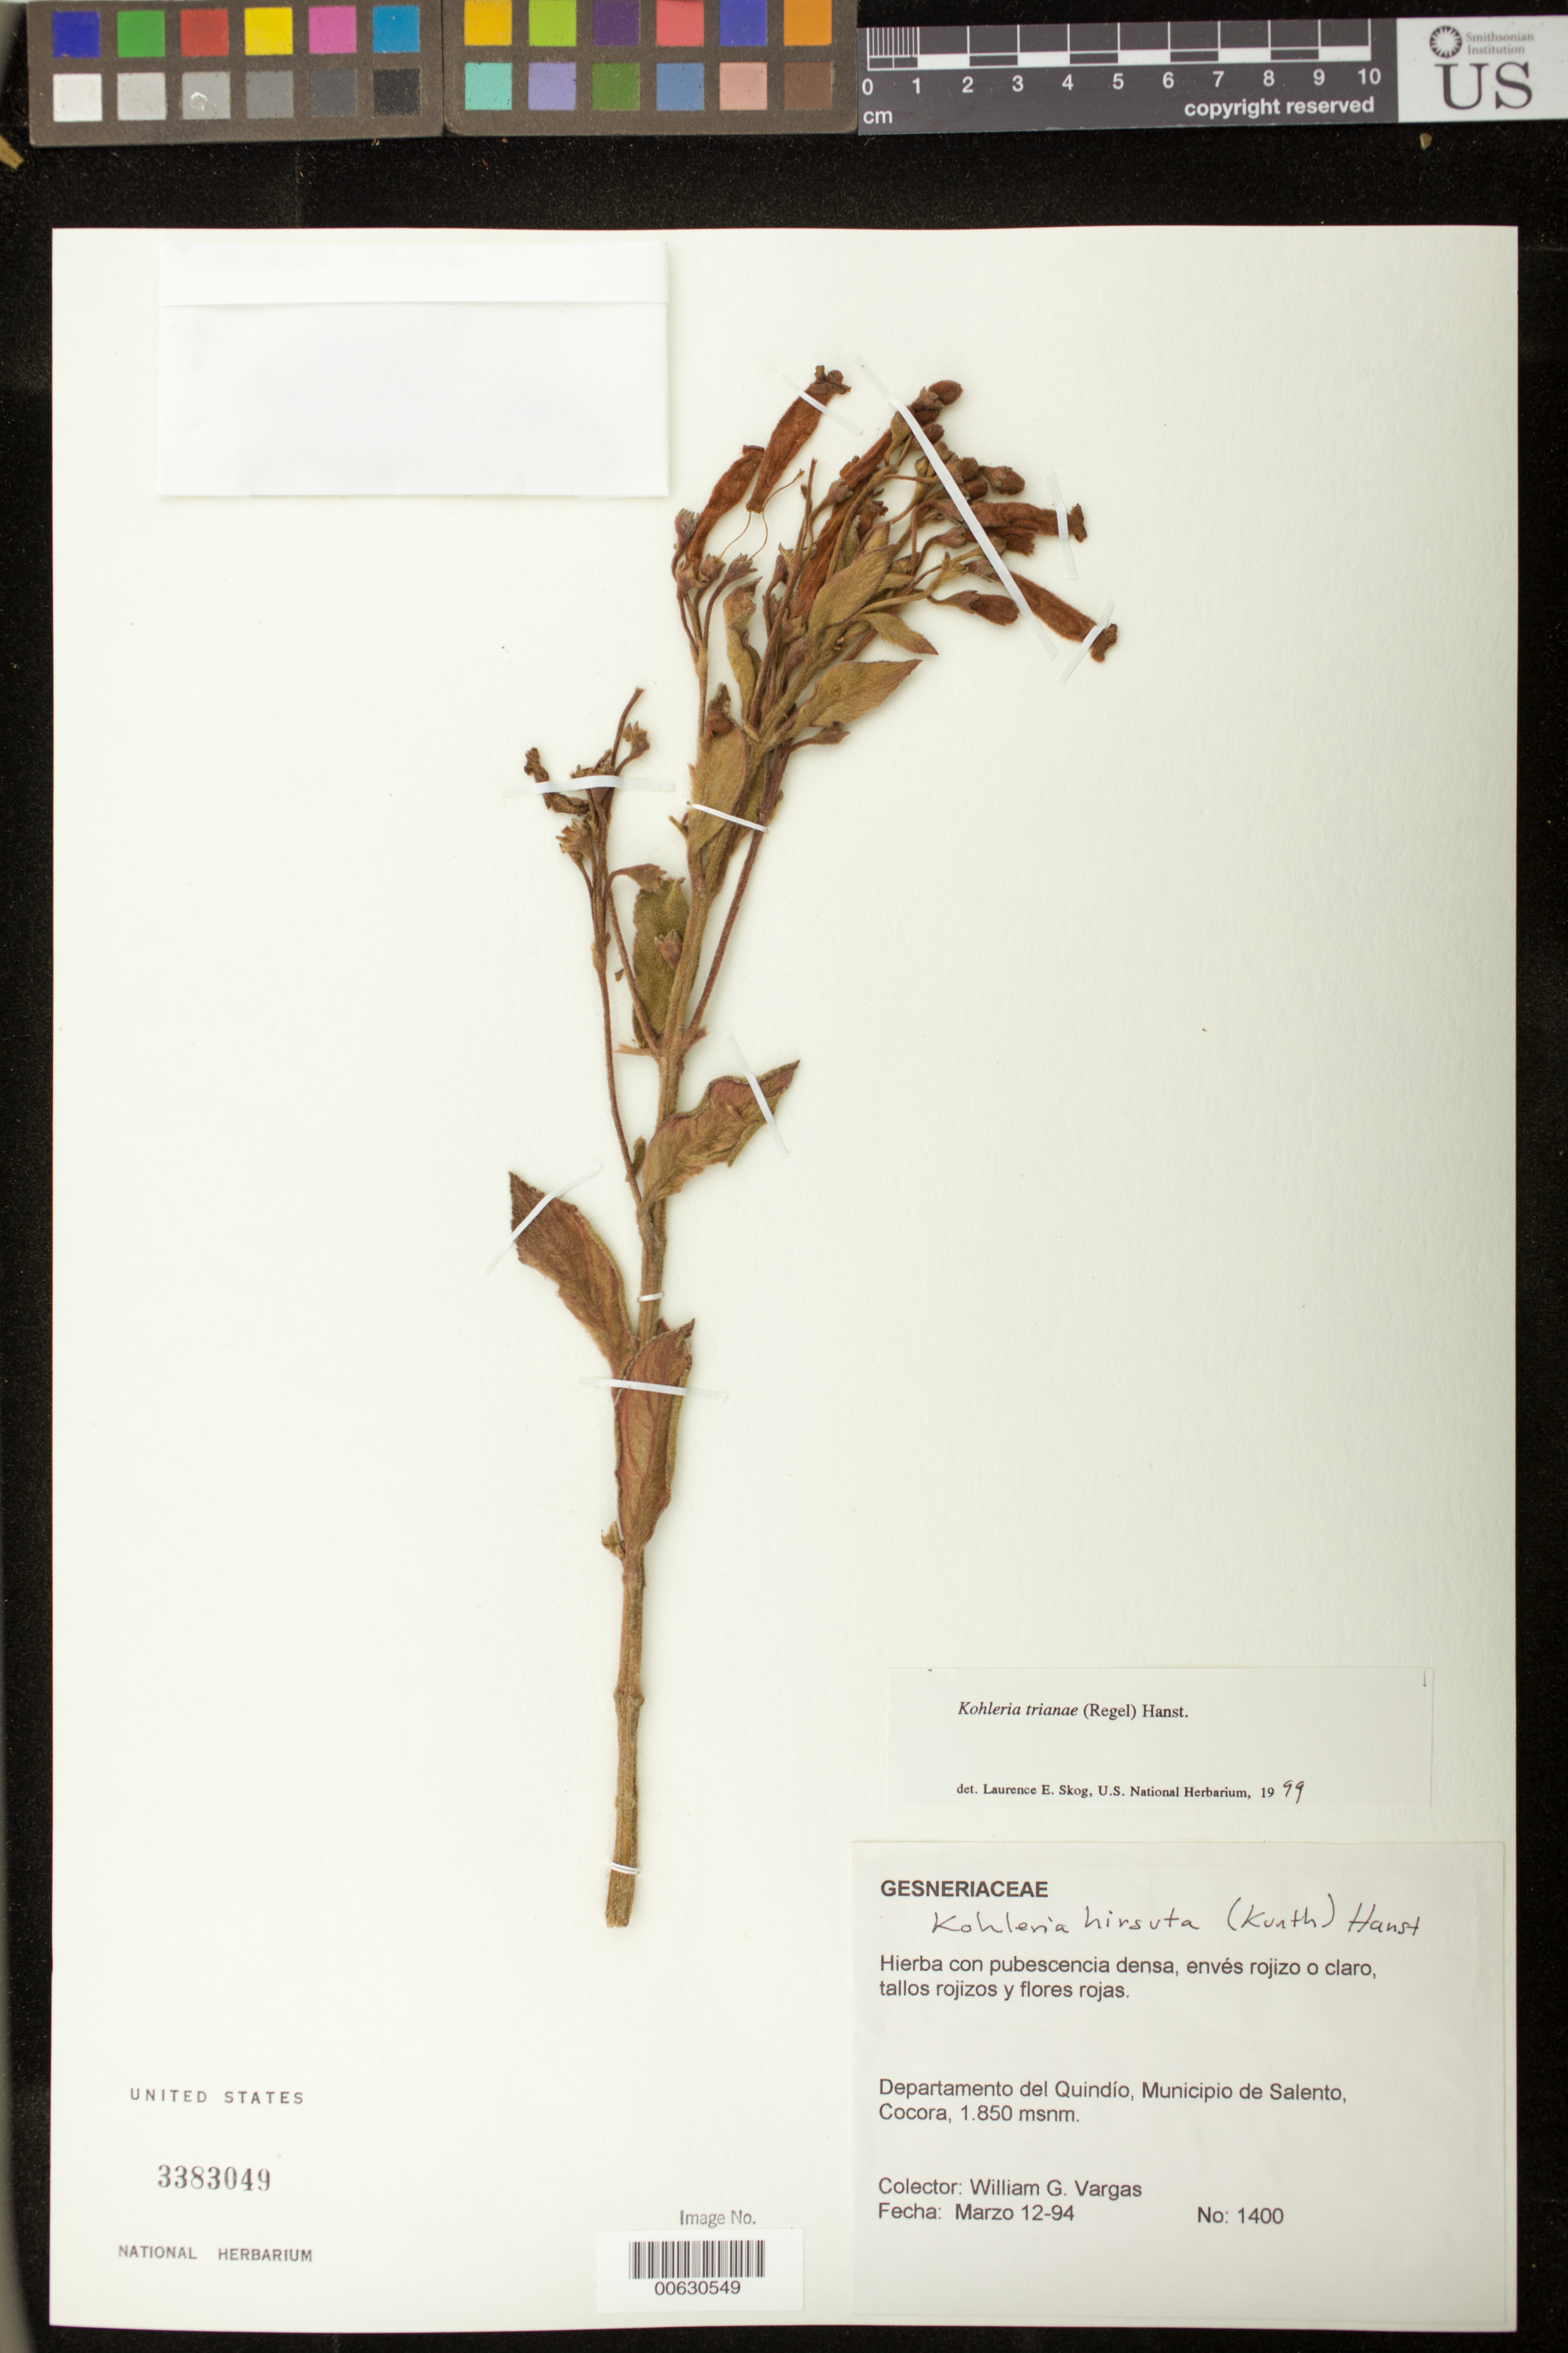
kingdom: Plantae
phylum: Tracheophyta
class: Magnoliopsida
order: Lamiales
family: Gesneriaceae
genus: Kohleria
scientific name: Kohleria trianae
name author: (Regel) Hanst.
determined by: Skog, Laurence E.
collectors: W. Vargas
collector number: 1400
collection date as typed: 12 Mar 1994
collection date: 1994-03-12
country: Colombia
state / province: Quindío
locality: Mpio. de Salento, Cocora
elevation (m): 1850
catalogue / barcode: US 3383049